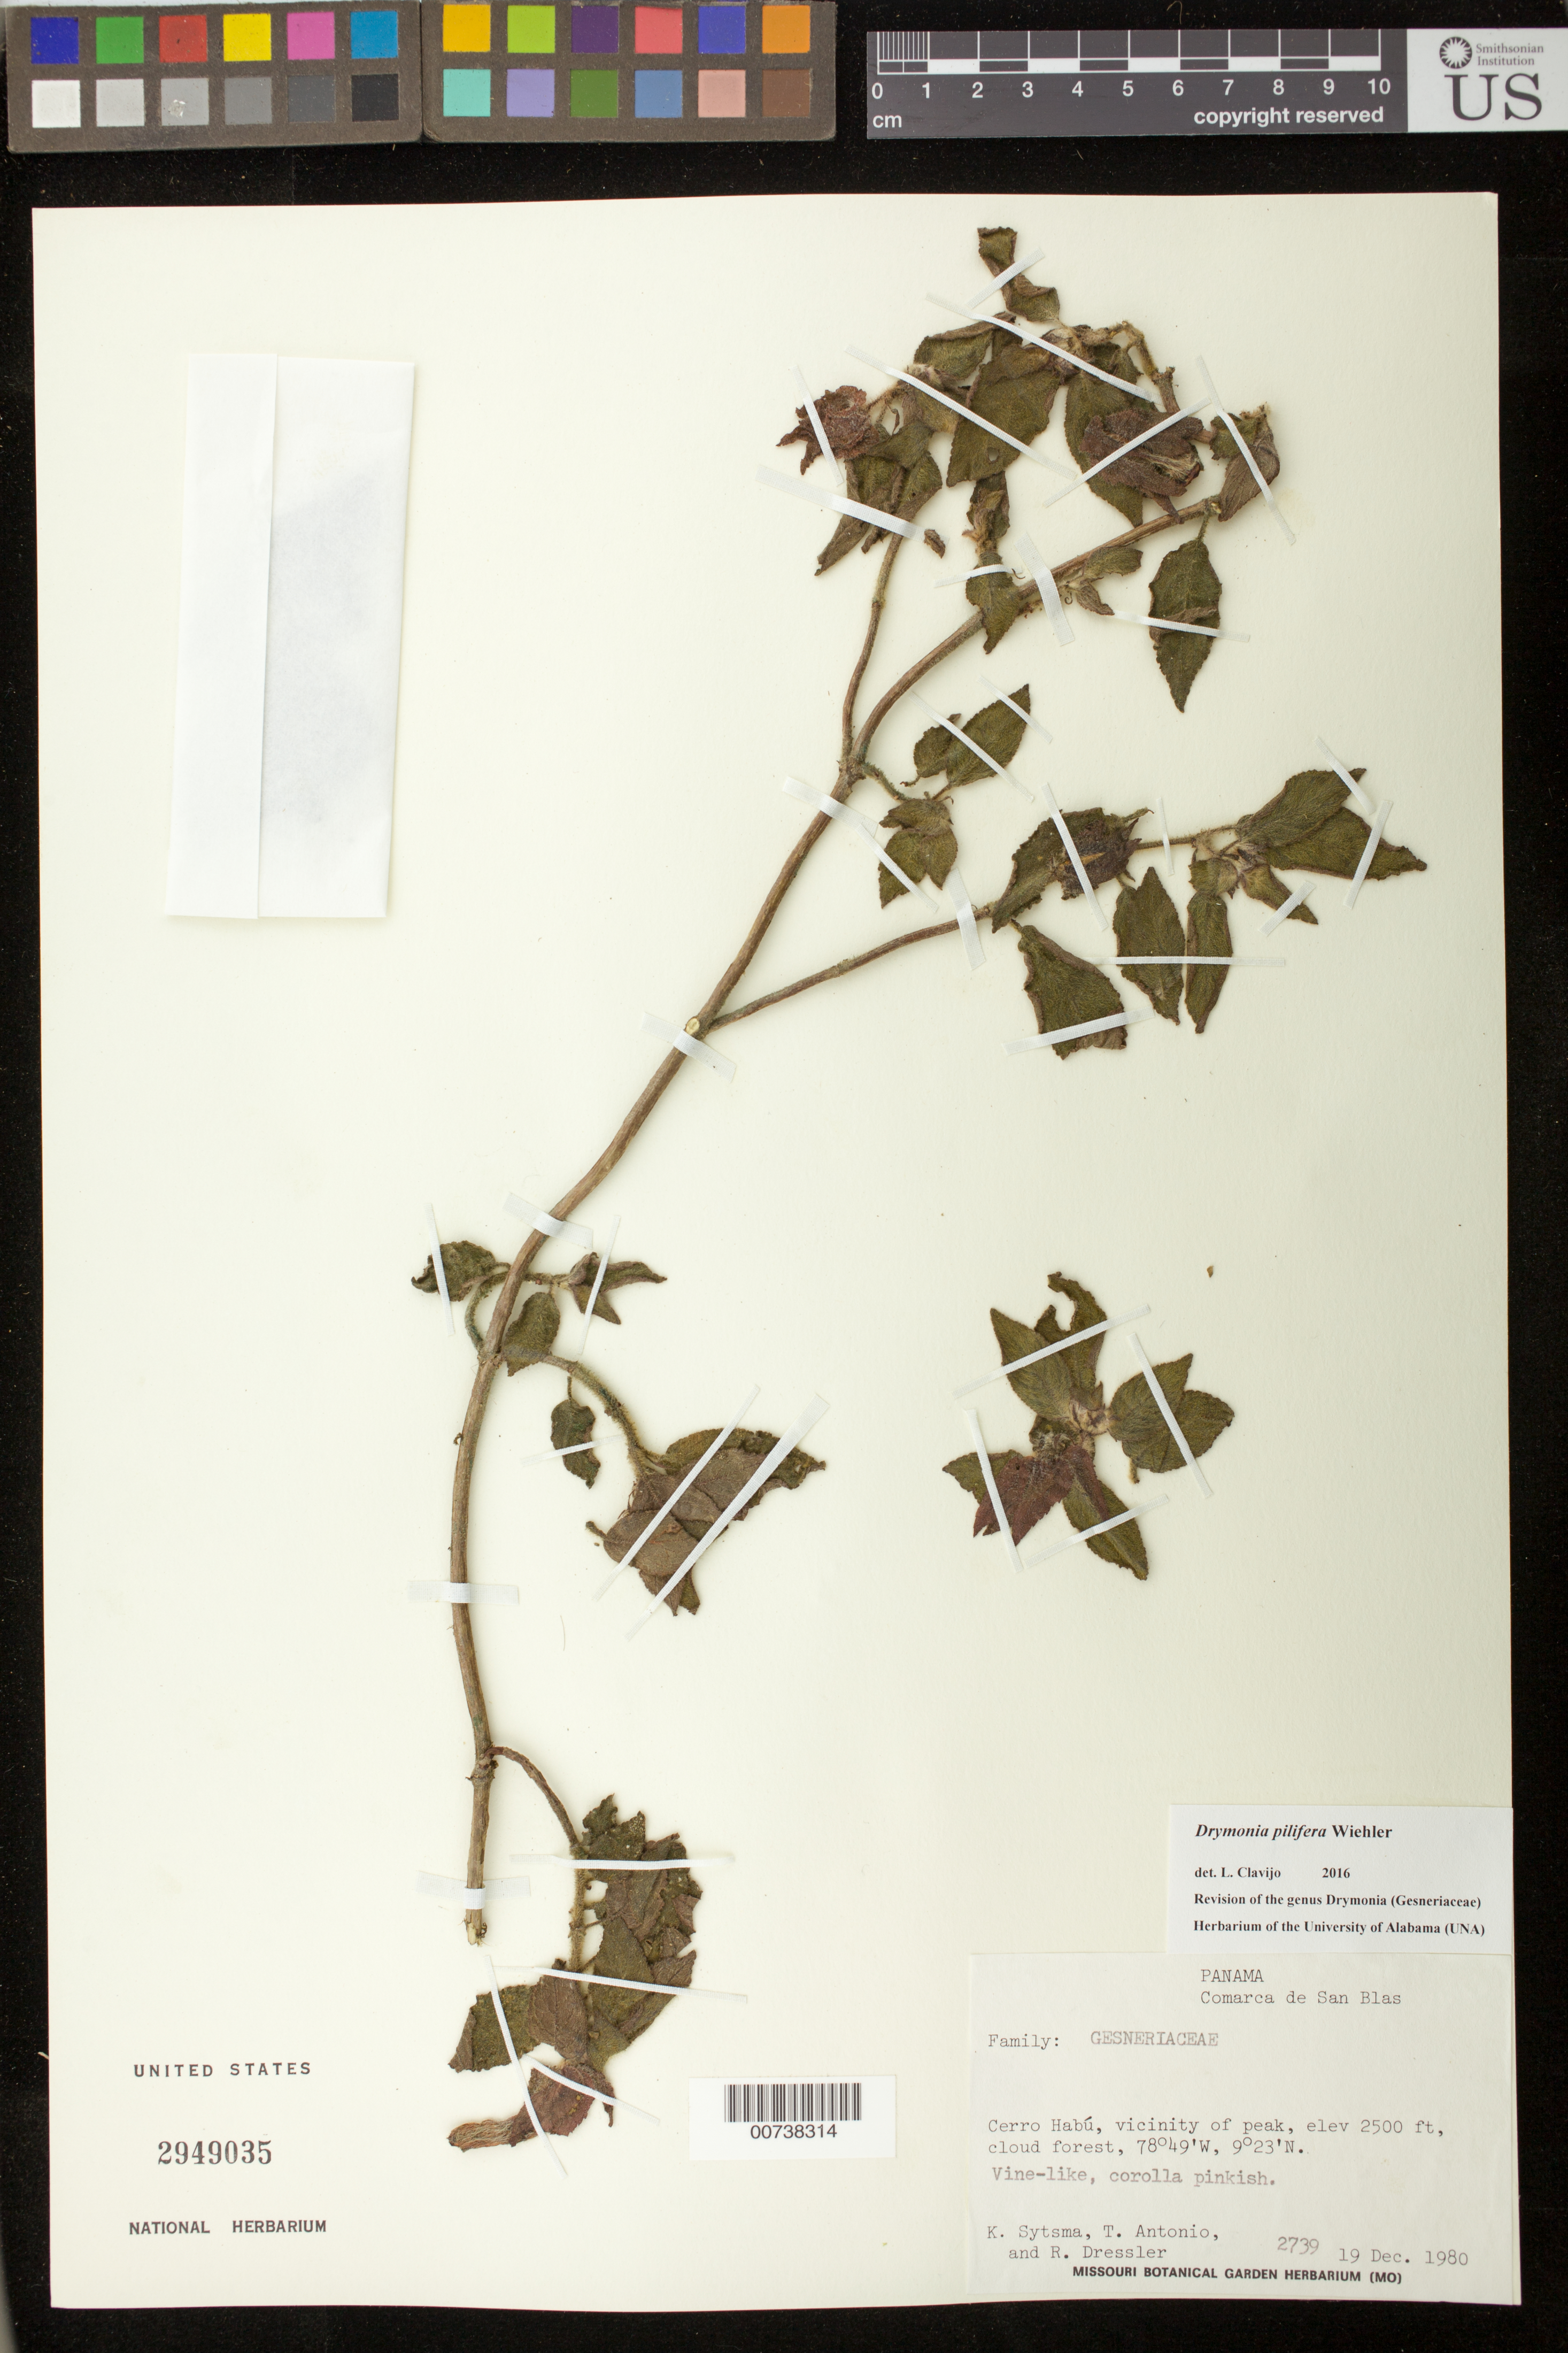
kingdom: Plantae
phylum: Tracheophyta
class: Magnoliopsida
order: Lamiales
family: Gesneriaceae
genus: Drymonia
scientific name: Drymonia pilifera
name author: Wiehler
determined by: Clavijo, L.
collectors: K. J. Sytsma, T. Antonio & R. Dressler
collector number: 2739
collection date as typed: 19 Dec 1980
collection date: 1980-12-19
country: Panama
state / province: Kuna Yala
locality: Cerro Habú, vicinity of peak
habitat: Cloud forest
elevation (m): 762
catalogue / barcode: US 2949035